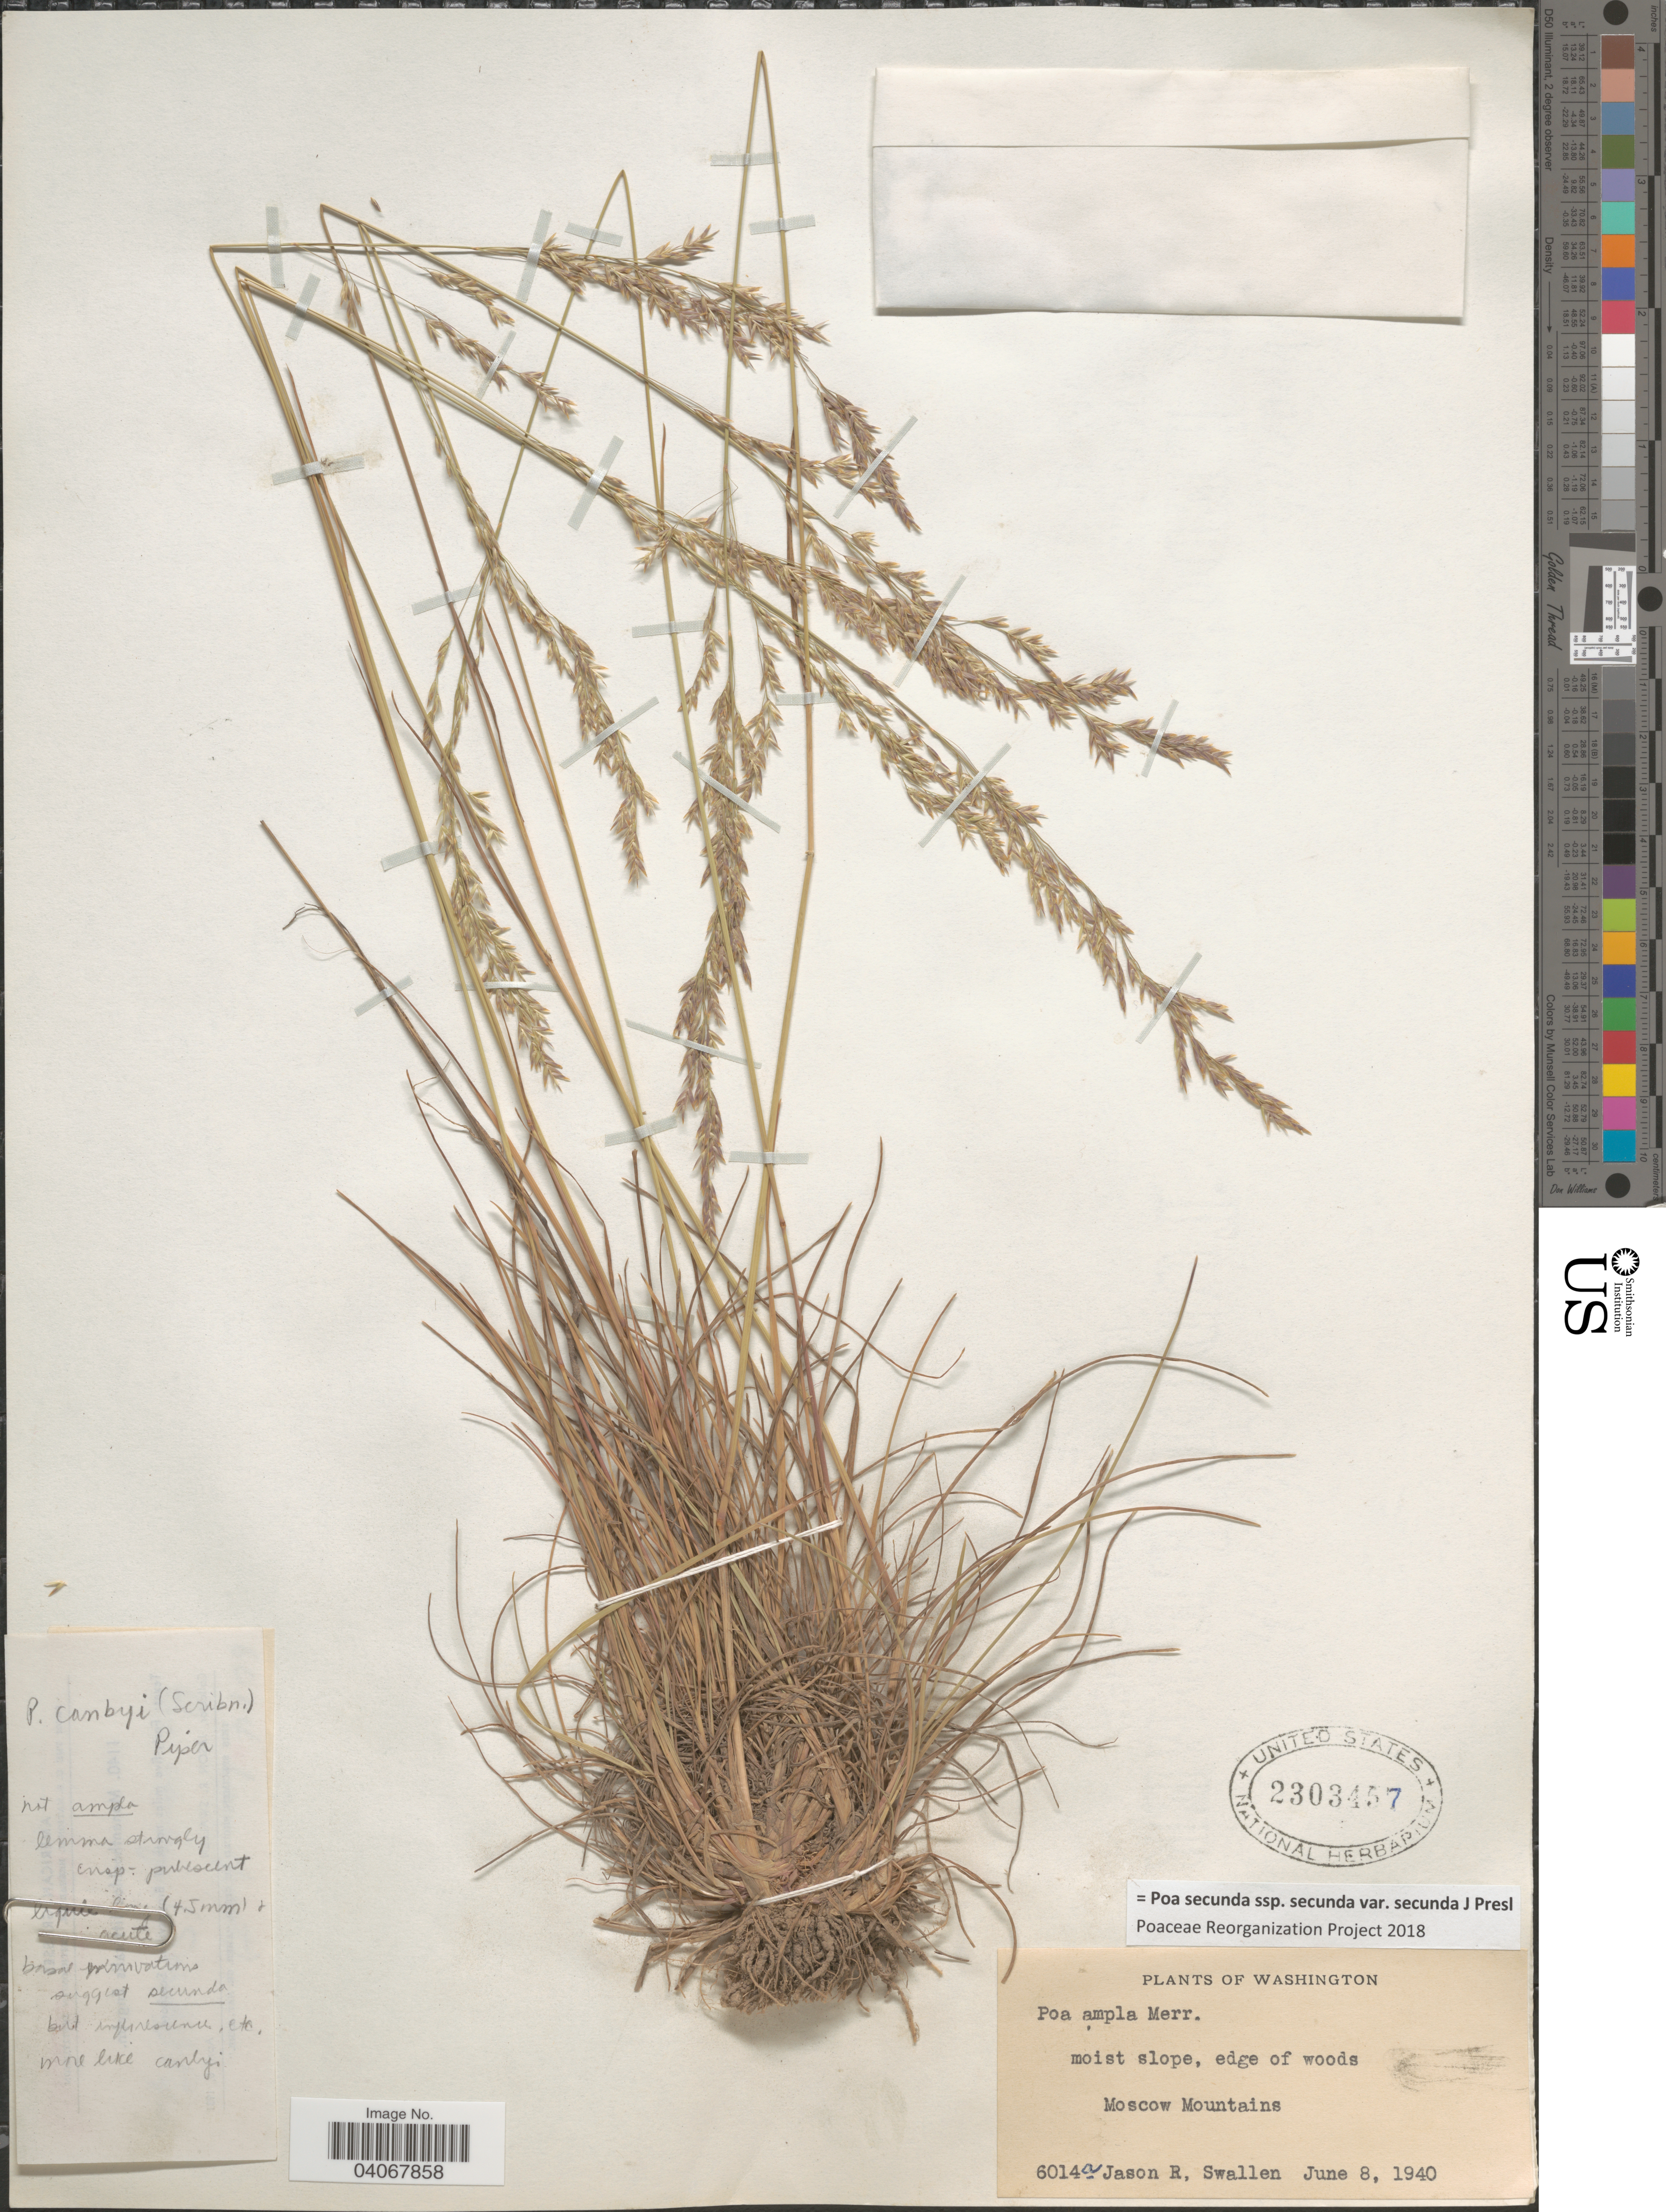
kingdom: Plantae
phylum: Tracheophyta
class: Liliopsida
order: Poales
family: Poaceae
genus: Poa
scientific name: Poa secunda subsp. secunda var. secunda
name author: J. Presl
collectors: J. R. Swallen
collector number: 6014a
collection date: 1940-06-08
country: United States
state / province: Washington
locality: Moist slope, edge of woods. Moscow Mountains.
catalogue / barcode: US 2303457